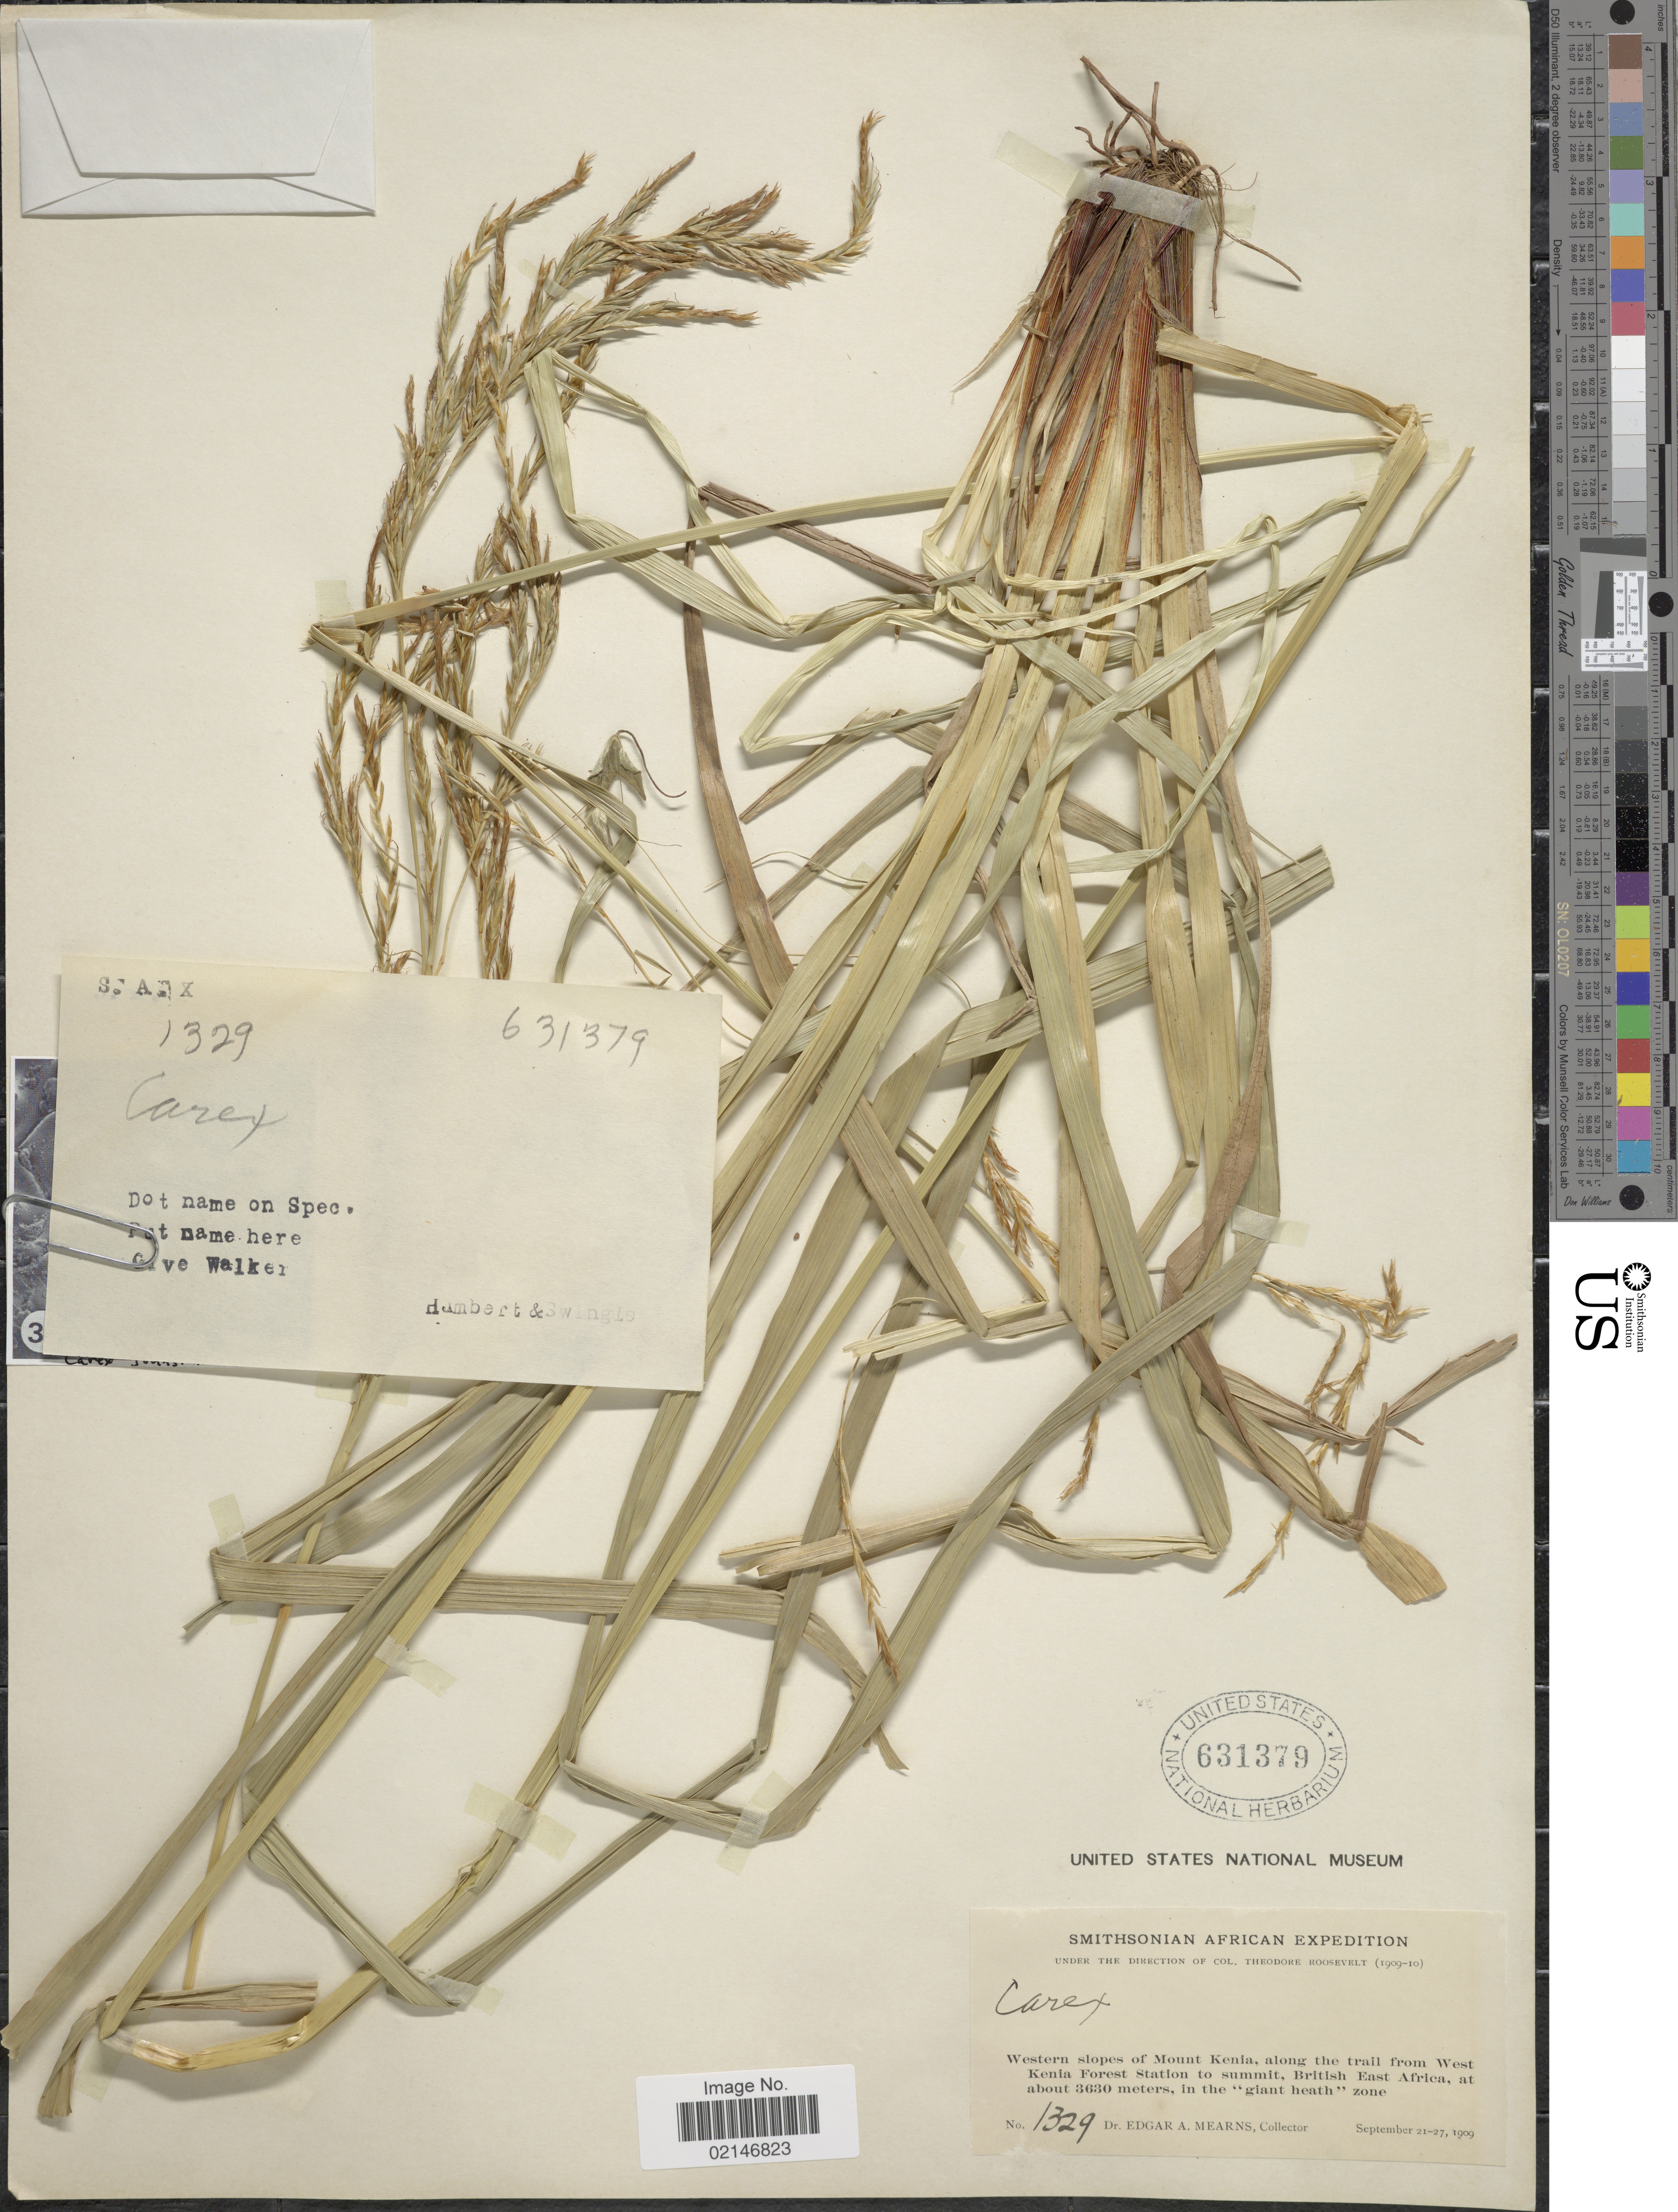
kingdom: Plantae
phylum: Tracheophyta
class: Liliopsida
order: Poales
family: Cyperaceae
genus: Carex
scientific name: Carex sp.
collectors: E. A. Mearns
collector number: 1329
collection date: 1909-09-21/1909-09-27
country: Kenya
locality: Western slopes of Mount Kenia, along the trail from West Kenia Forest Station to summit, British East Africa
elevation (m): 3630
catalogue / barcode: US 631379